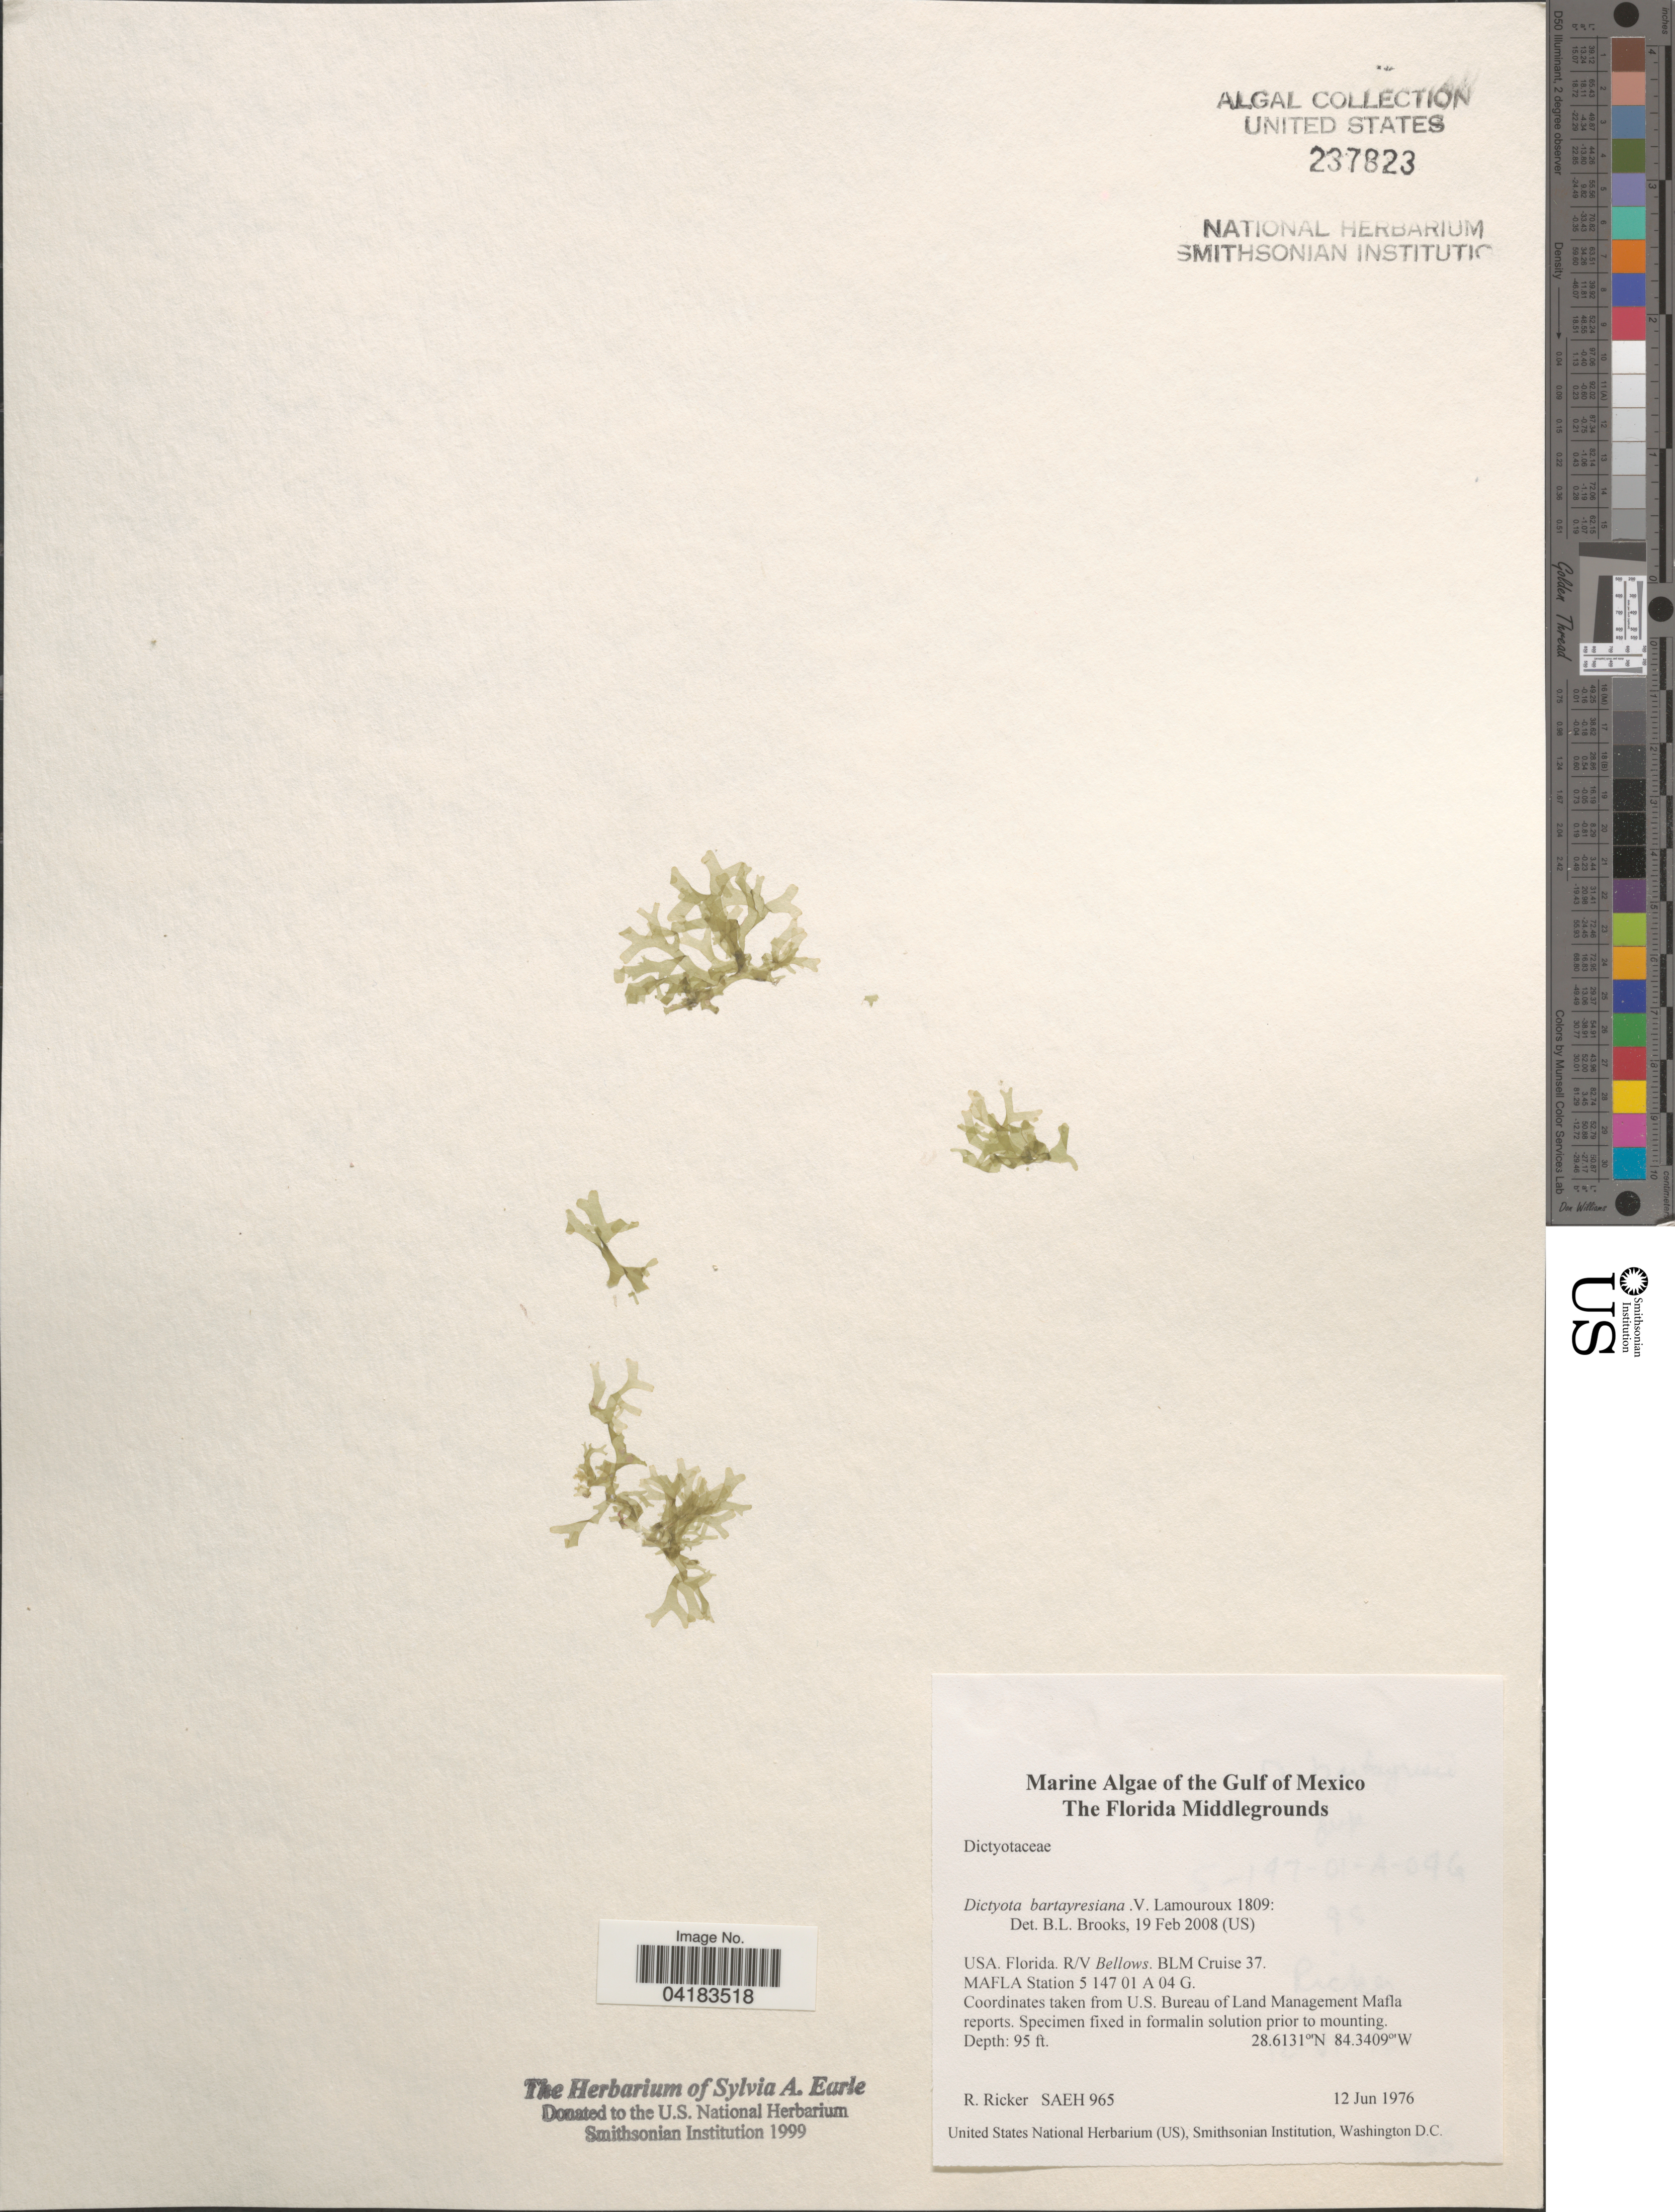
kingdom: Chromista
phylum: Ochrophyta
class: Phaeophyceae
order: Dictyotales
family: Dictyotaceae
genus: Dictyota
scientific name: Dictyota bartayresiana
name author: J.V.Lamouroux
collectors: R. Ricker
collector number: SAEH965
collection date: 1976-06-12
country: United States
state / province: Florida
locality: The Gulf of Mexico. The Florida Middlegrounds. R/V Bellows. BLM Cruise 37. MAFLA Station 5 147 01 A 04 G. Coordinates taken from U.S. Bureau of Land Management Mafla reports.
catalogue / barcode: US 237823